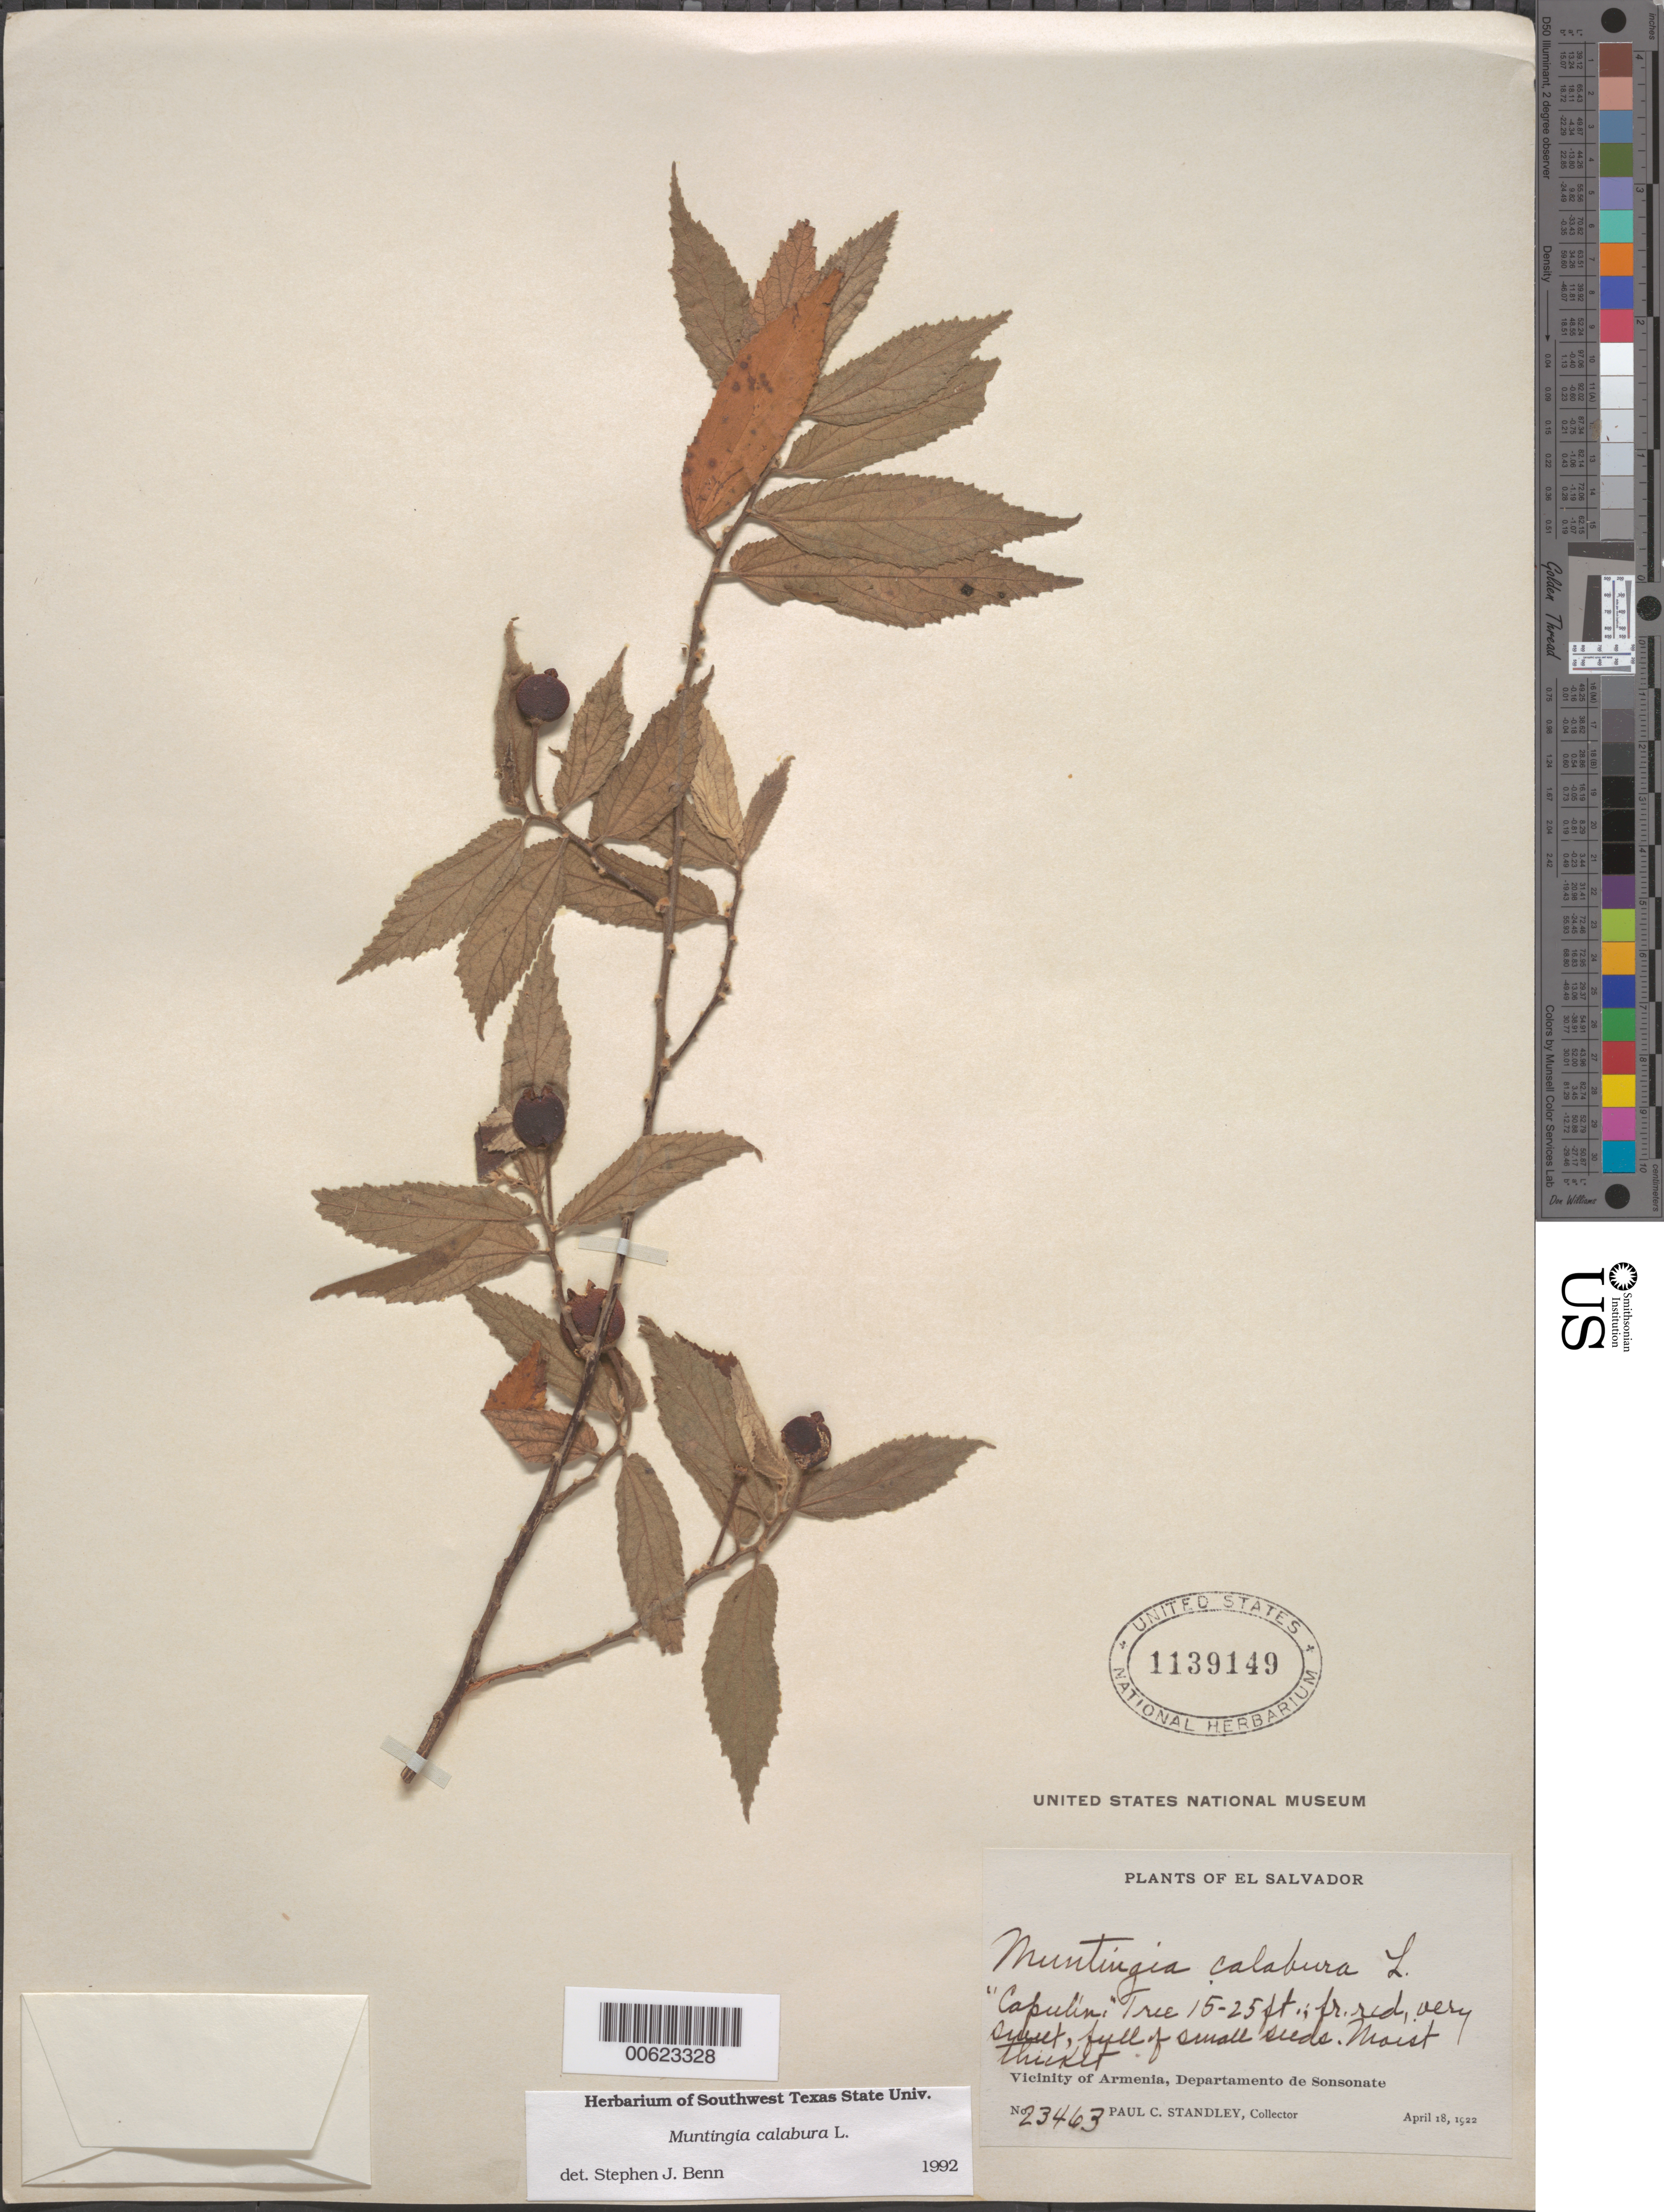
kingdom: Plantae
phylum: Tracheophyta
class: Magnoliopsida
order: Malvales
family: Muntingiaceae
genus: Muntingia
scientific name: Muntingia calabura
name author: L.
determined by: Benn, S. J.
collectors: P. C. Standley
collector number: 23463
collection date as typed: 18 Apr 1922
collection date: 1922-04-18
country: El Salvador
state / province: Sonsonate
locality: Vicinity of Armenia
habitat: Moist thicket.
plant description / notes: Common name: Capulin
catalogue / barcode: US 1139149